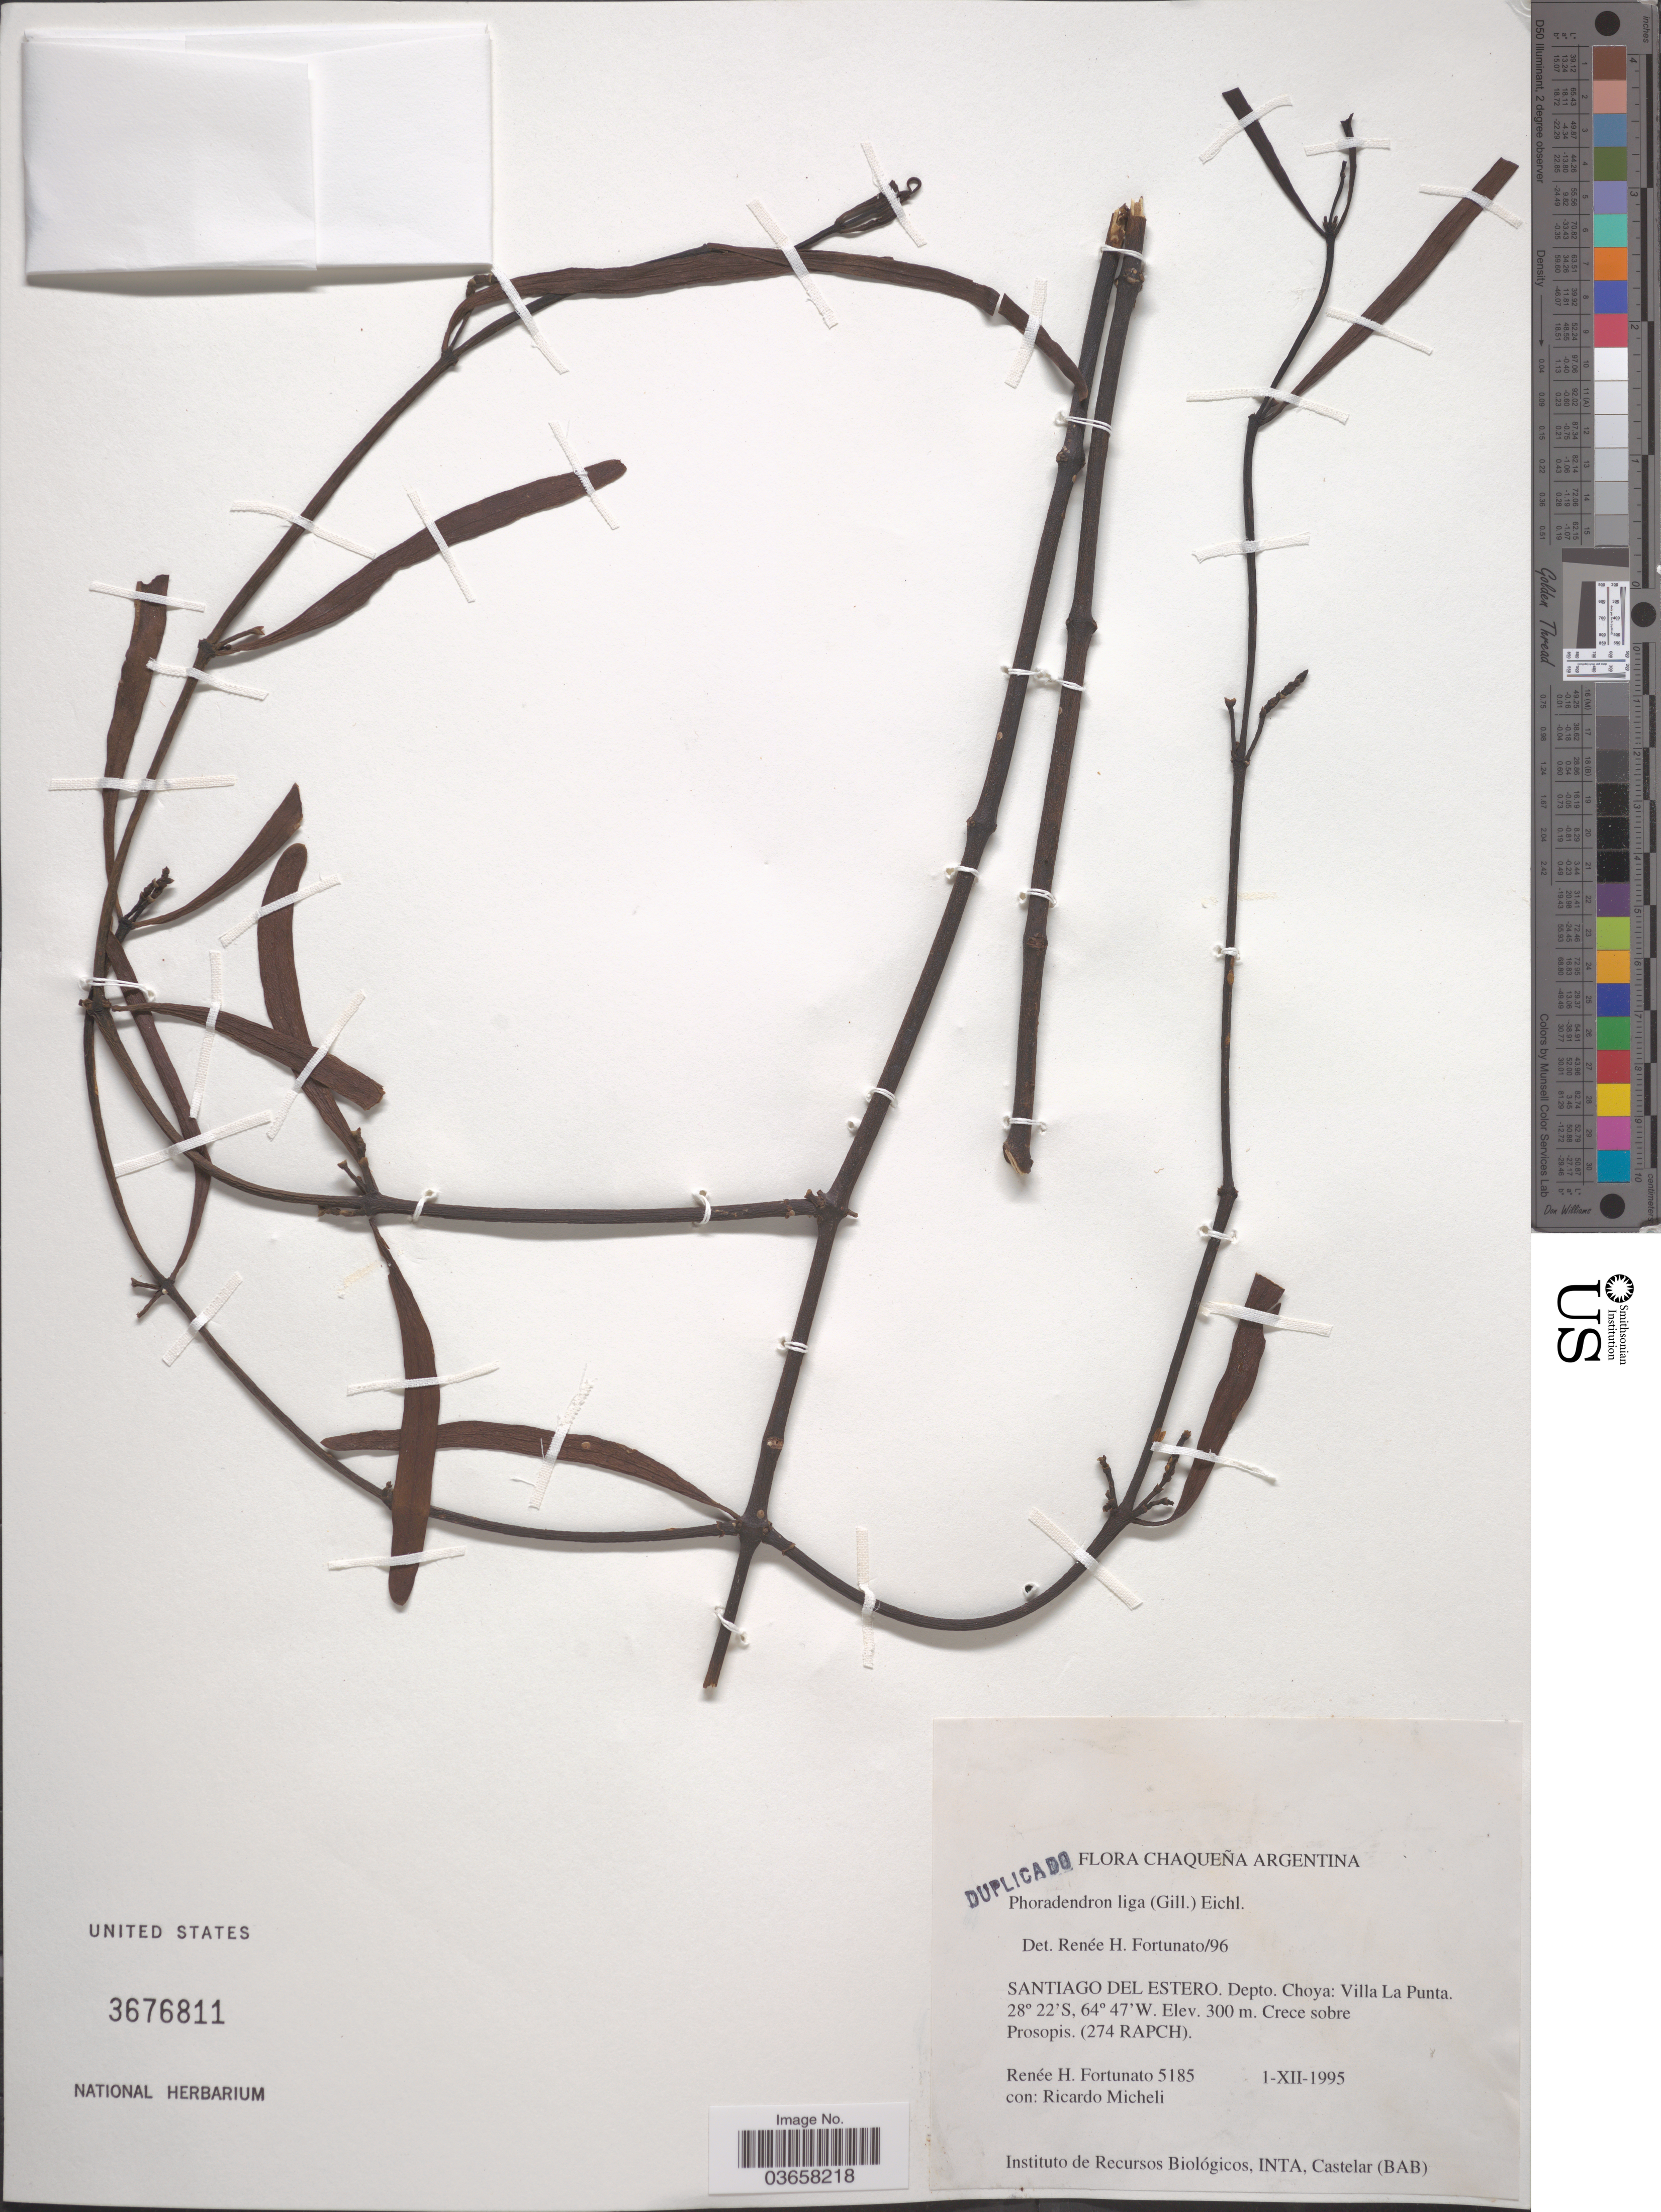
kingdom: Plantae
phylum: Tracheophyta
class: Magnoliopsida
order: Santalales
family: Viscaceae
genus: Phoradendron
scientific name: Phoradendron liga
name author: (Gillies ex Hook. & Arn.) Eichler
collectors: R. H. Fortunato & R. Micheli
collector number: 5185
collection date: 1995-12-01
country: Argentina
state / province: Santiago del Estero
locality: Chaqueña Argentina. Depto. Choya: Villa La Punta.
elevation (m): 300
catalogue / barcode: US 3676811